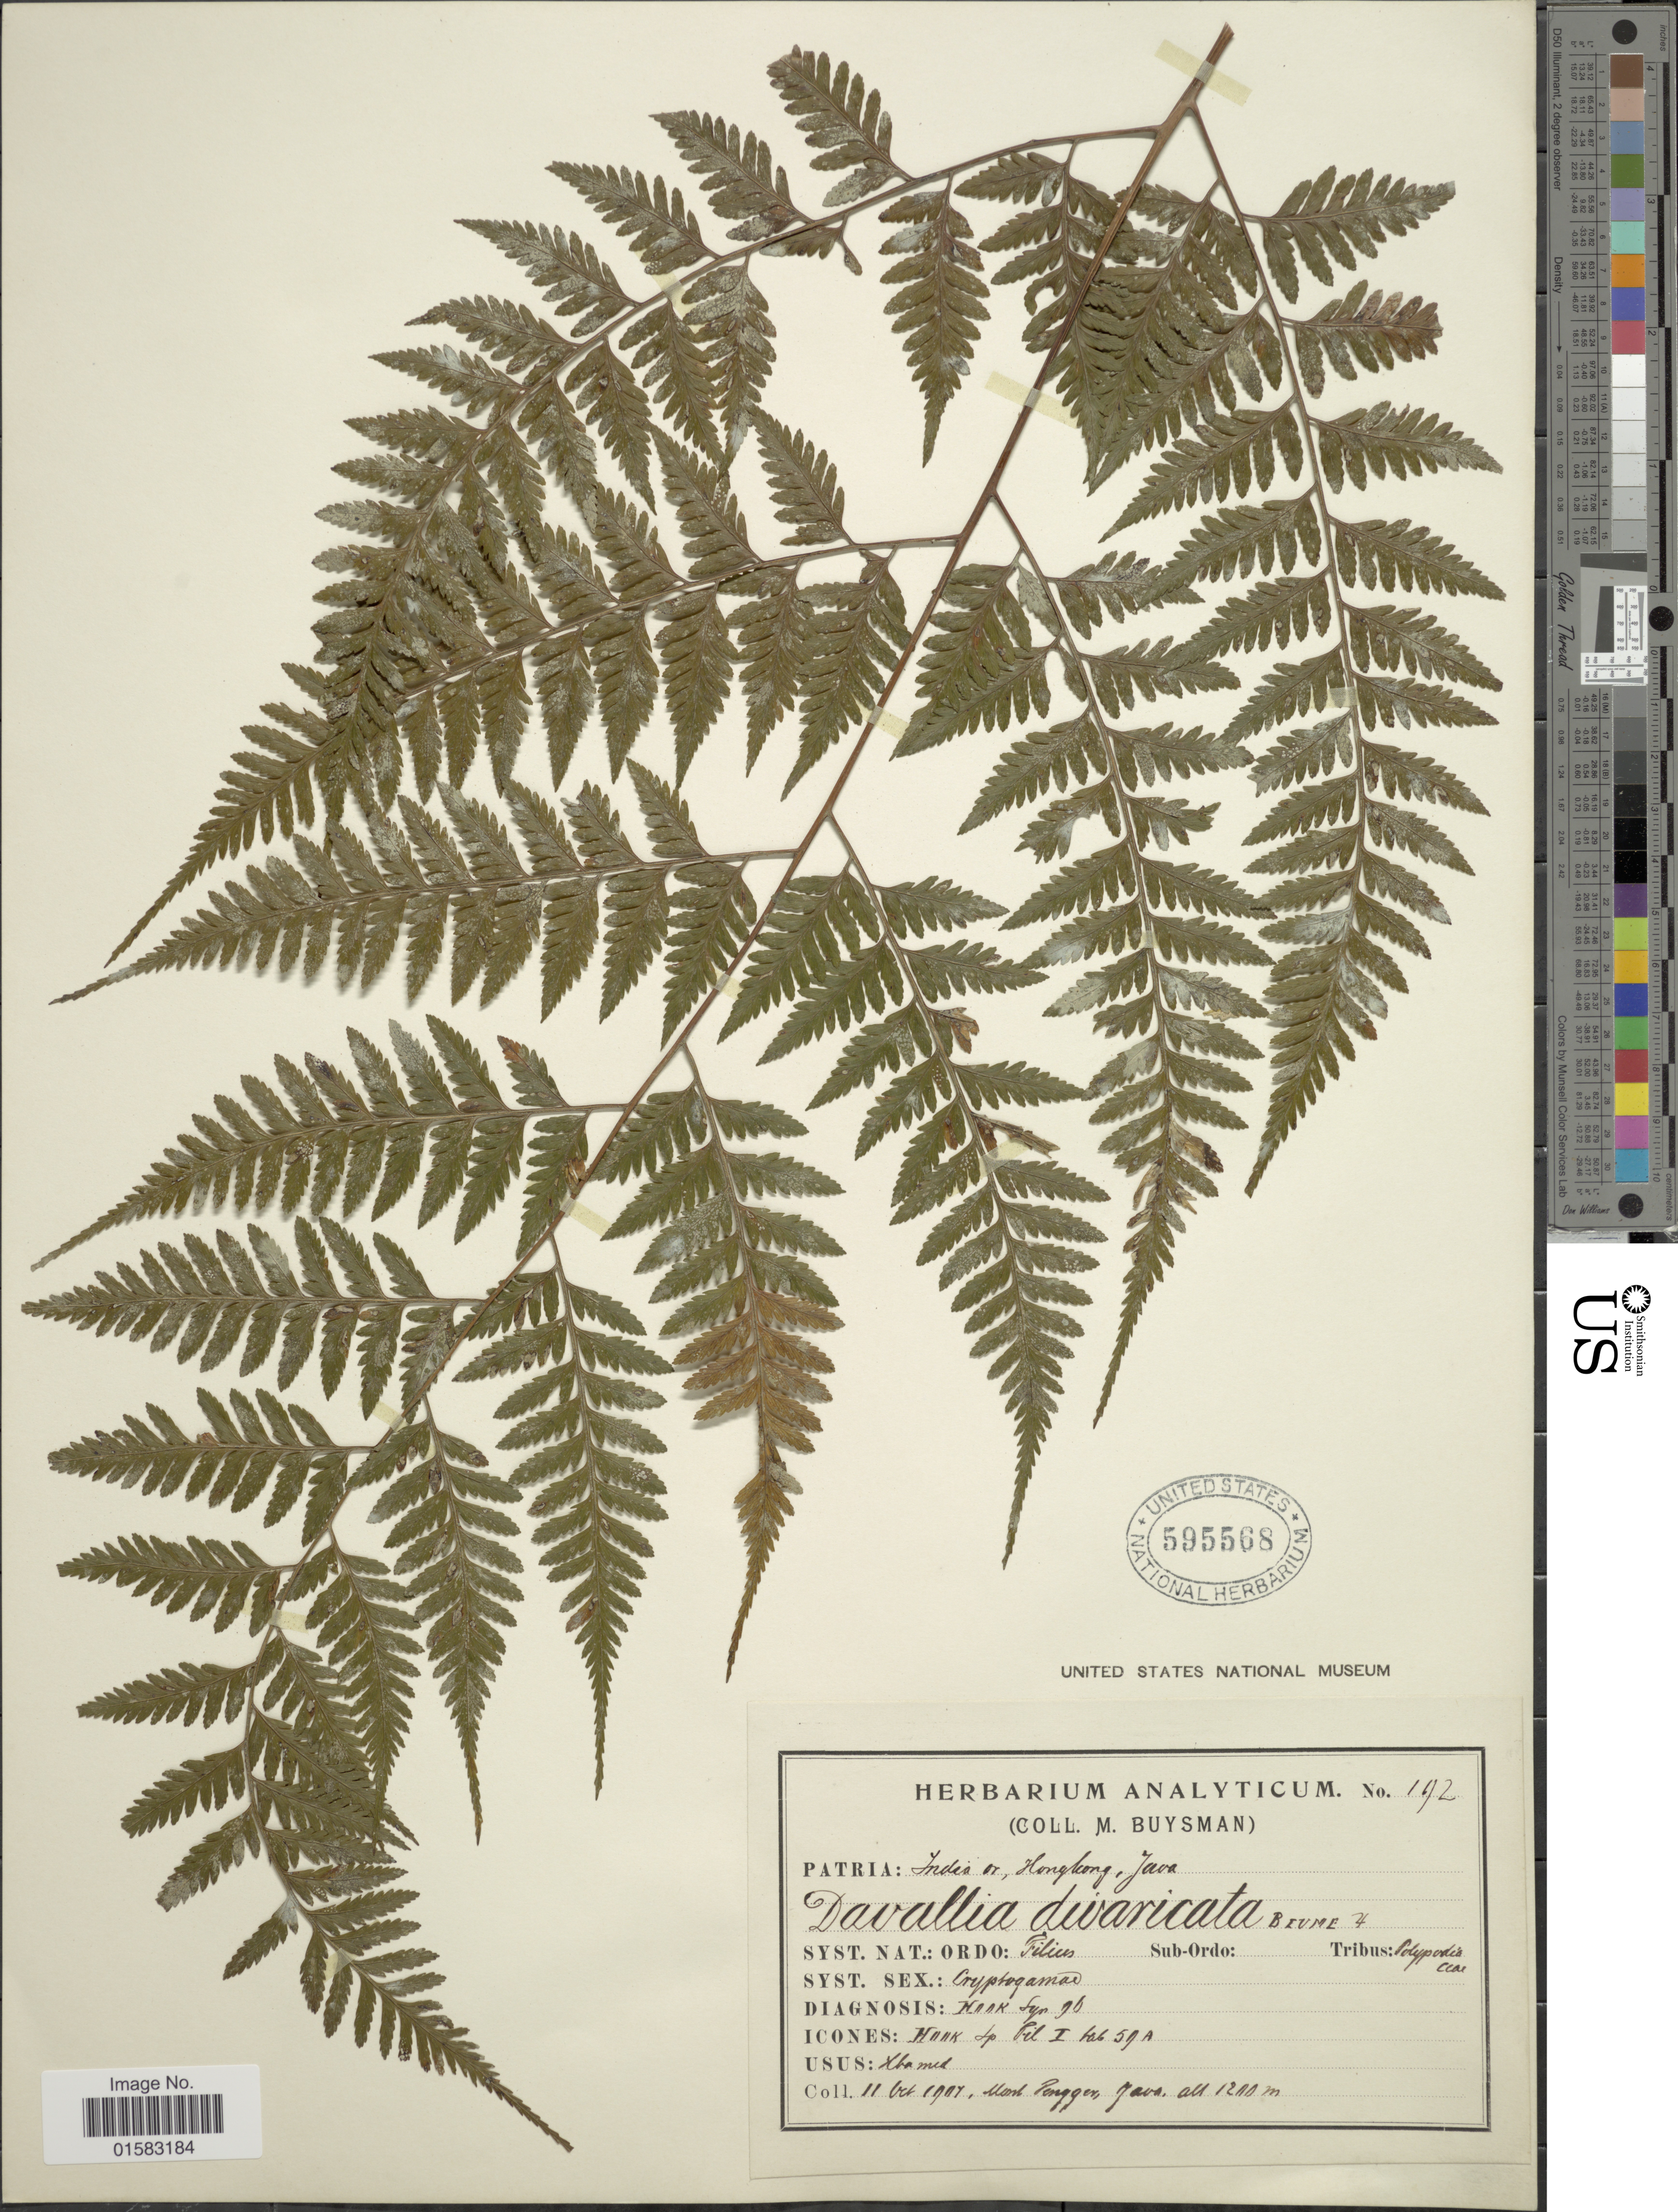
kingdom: Plantae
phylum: Tracheophyta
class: Polypodiopsida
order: Polypodiales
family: Davalliaceae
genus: Davallia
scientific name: Davallia divaricata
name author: Blume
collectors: M. Buysman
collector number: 192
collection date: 1907-10-11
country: Indonesia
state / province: Java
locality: Mont Tennger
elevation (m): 1200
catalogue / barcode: US 595568